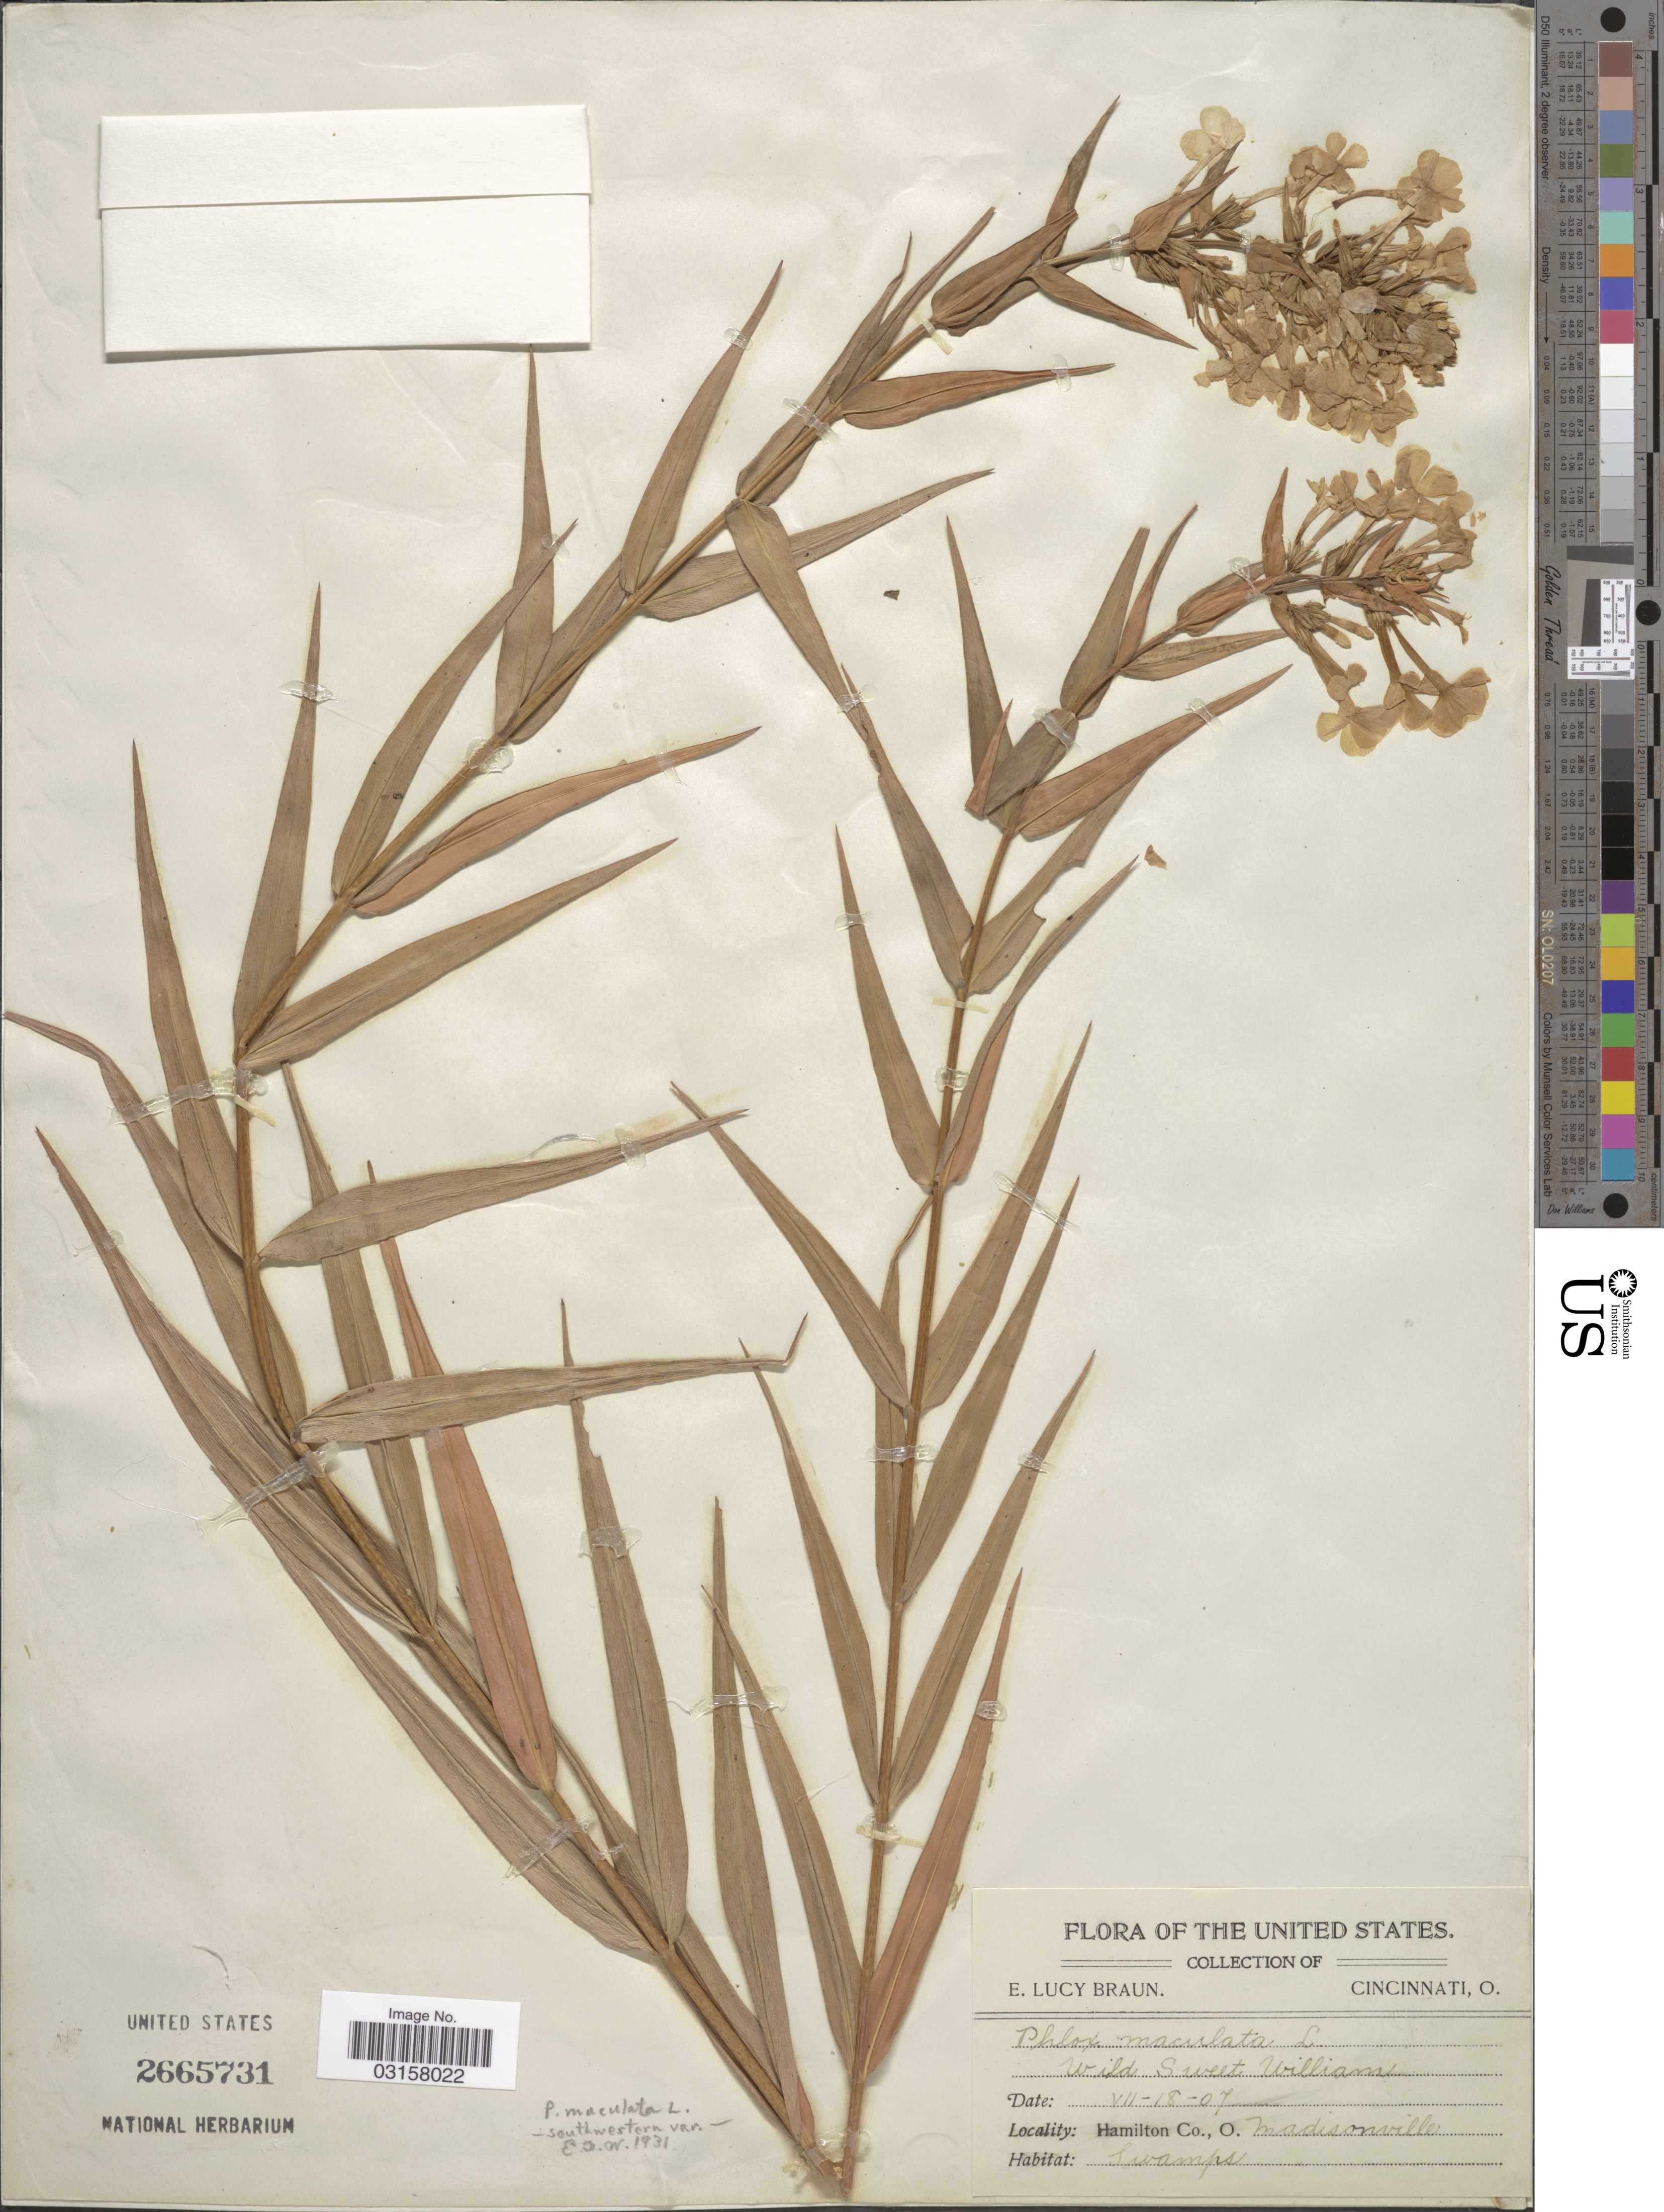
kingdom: Plantae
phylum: Tracheophyta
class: Magnoliopsida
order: Ericales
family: Polemoniaceae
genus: Phlox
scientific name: Phlox maculata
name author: L.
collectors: E. L. Braun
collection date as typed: Transcribed d/m/y: 18/7/7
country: United States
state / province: Ohio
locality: Hamilton Co., Madisonville.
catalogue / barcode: US 2665731